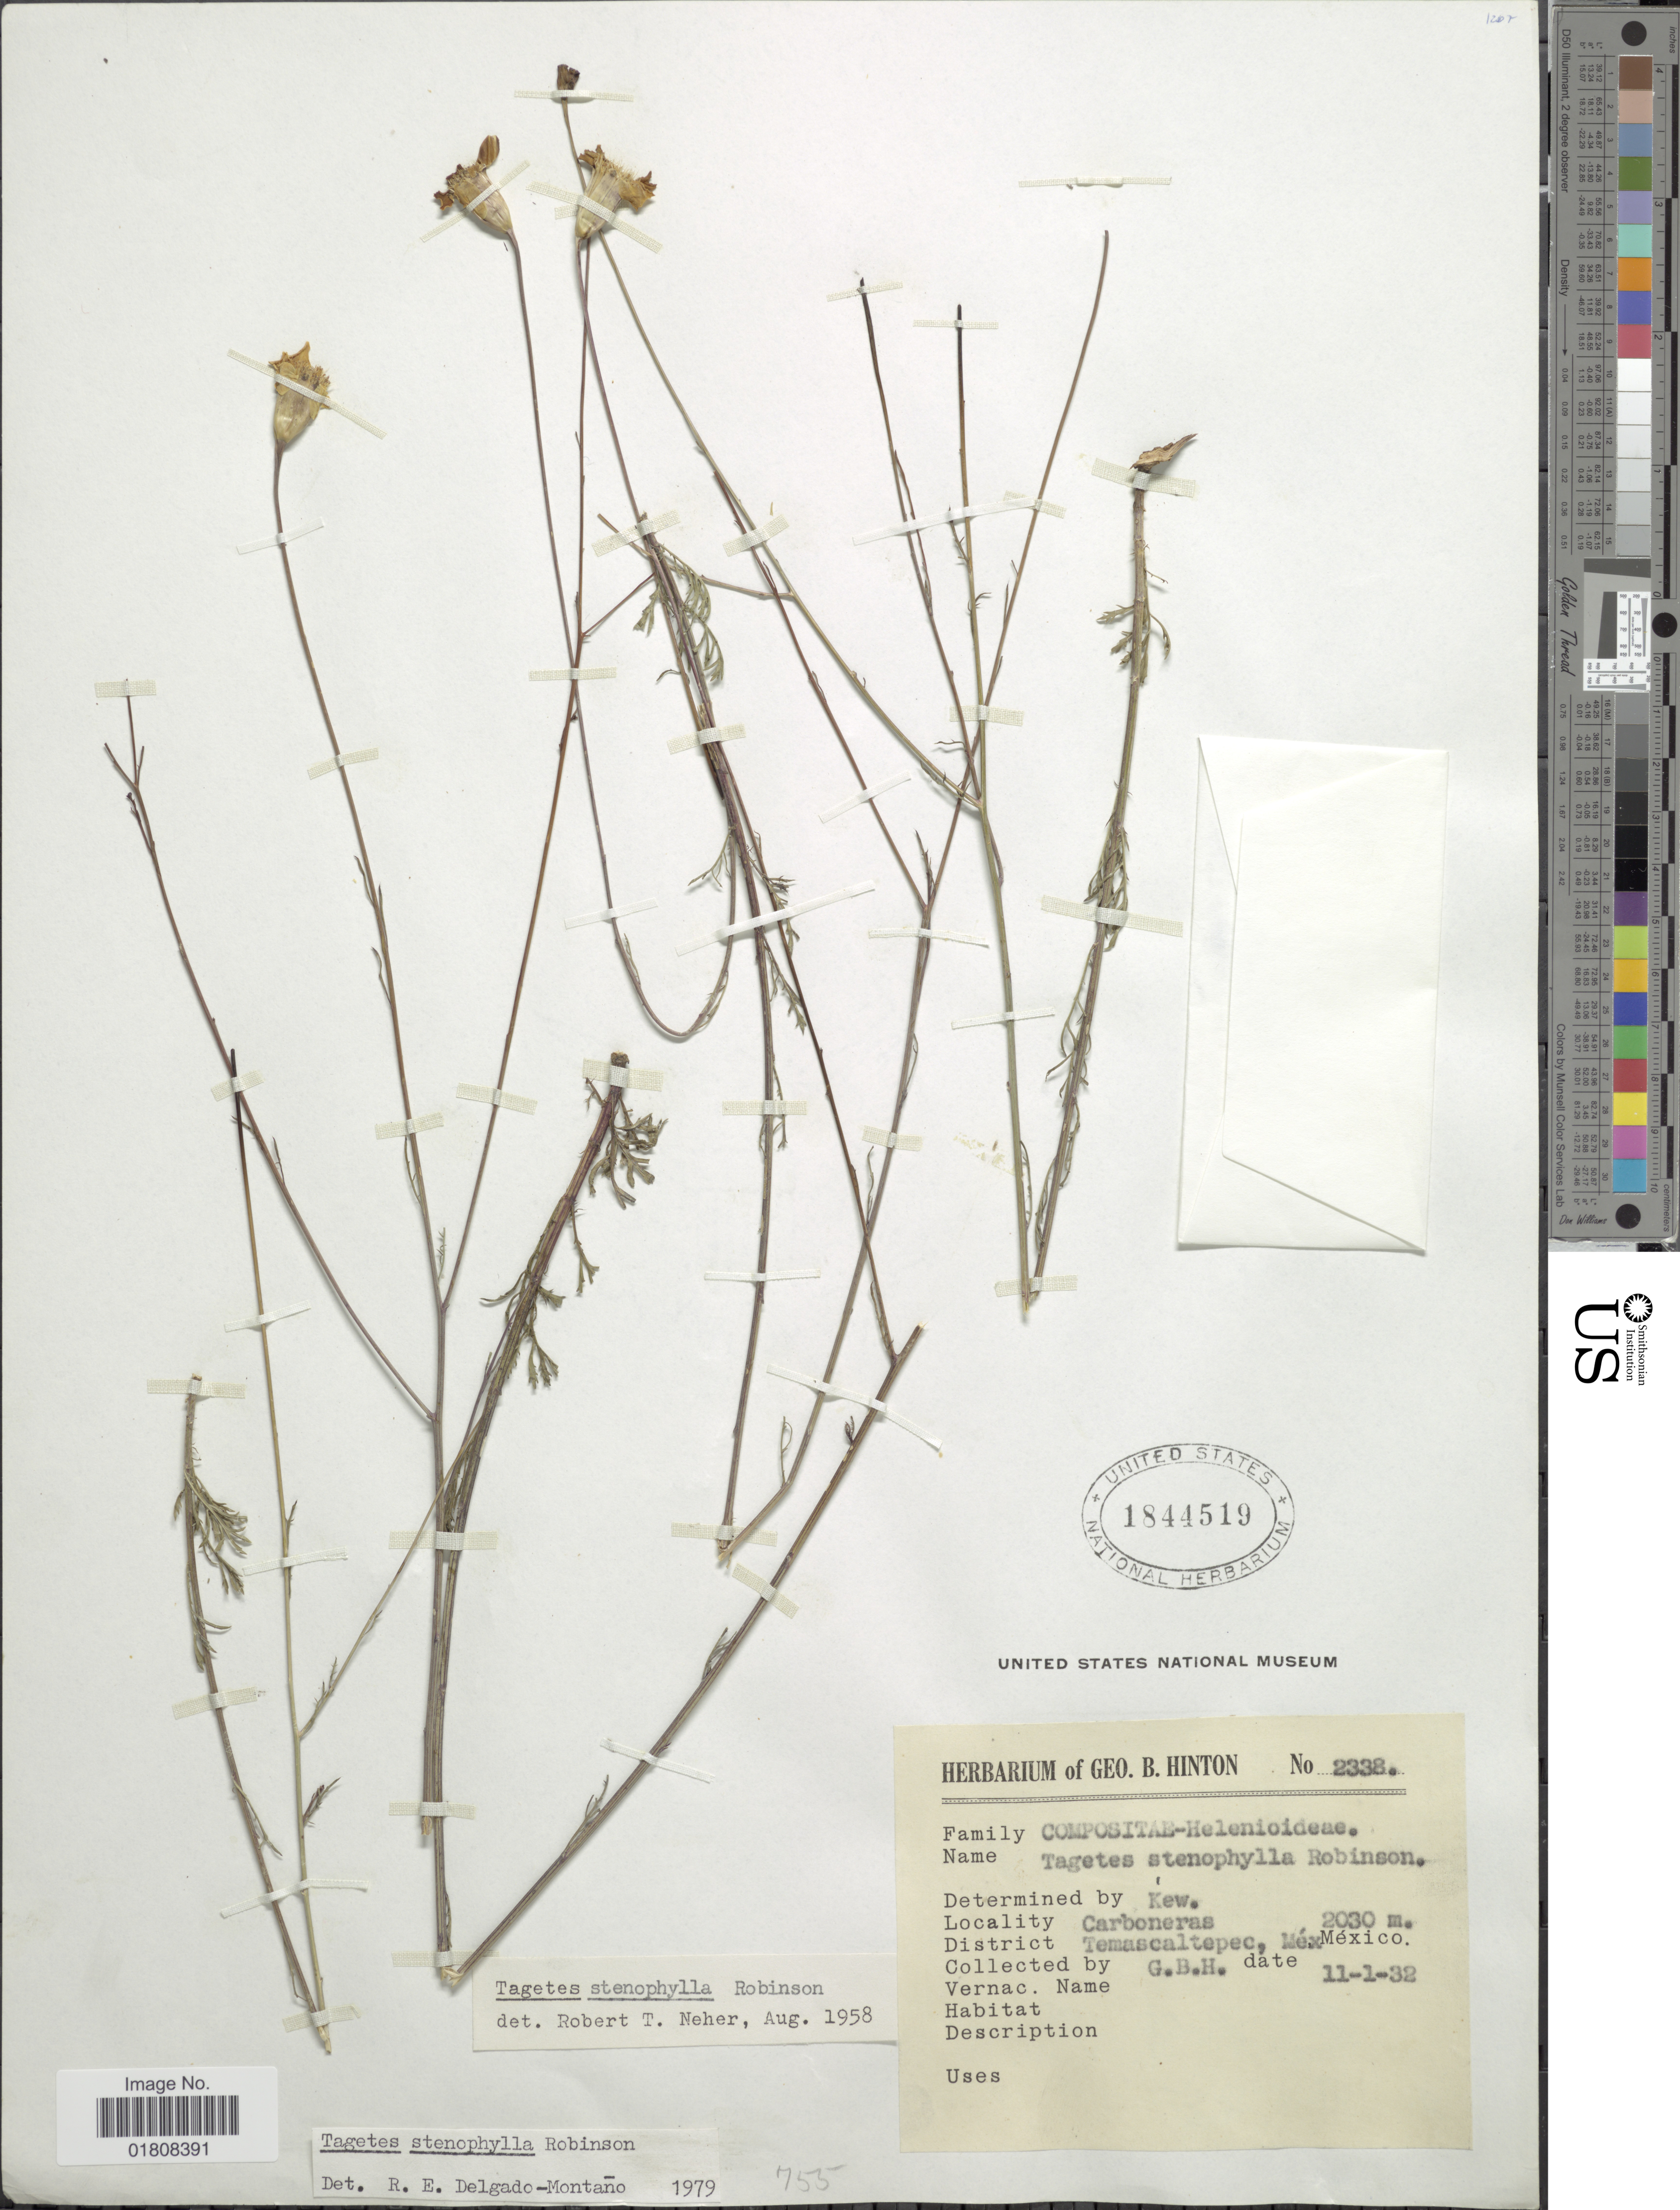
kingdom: Plantae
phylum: Tracheophyta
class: Magnoliopsida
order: Asterales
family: Asteraceae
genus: Tagetes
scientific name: Tagetes stenophylla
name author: B.L. Rob.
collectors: G. B. Hinton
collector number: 2338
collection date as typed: Transcribed d/m/y: 1/11/32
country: Mexico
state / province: México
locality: Carboneras, District Temascaltepec, Mex.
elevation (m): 2030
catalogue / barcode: US 1844519